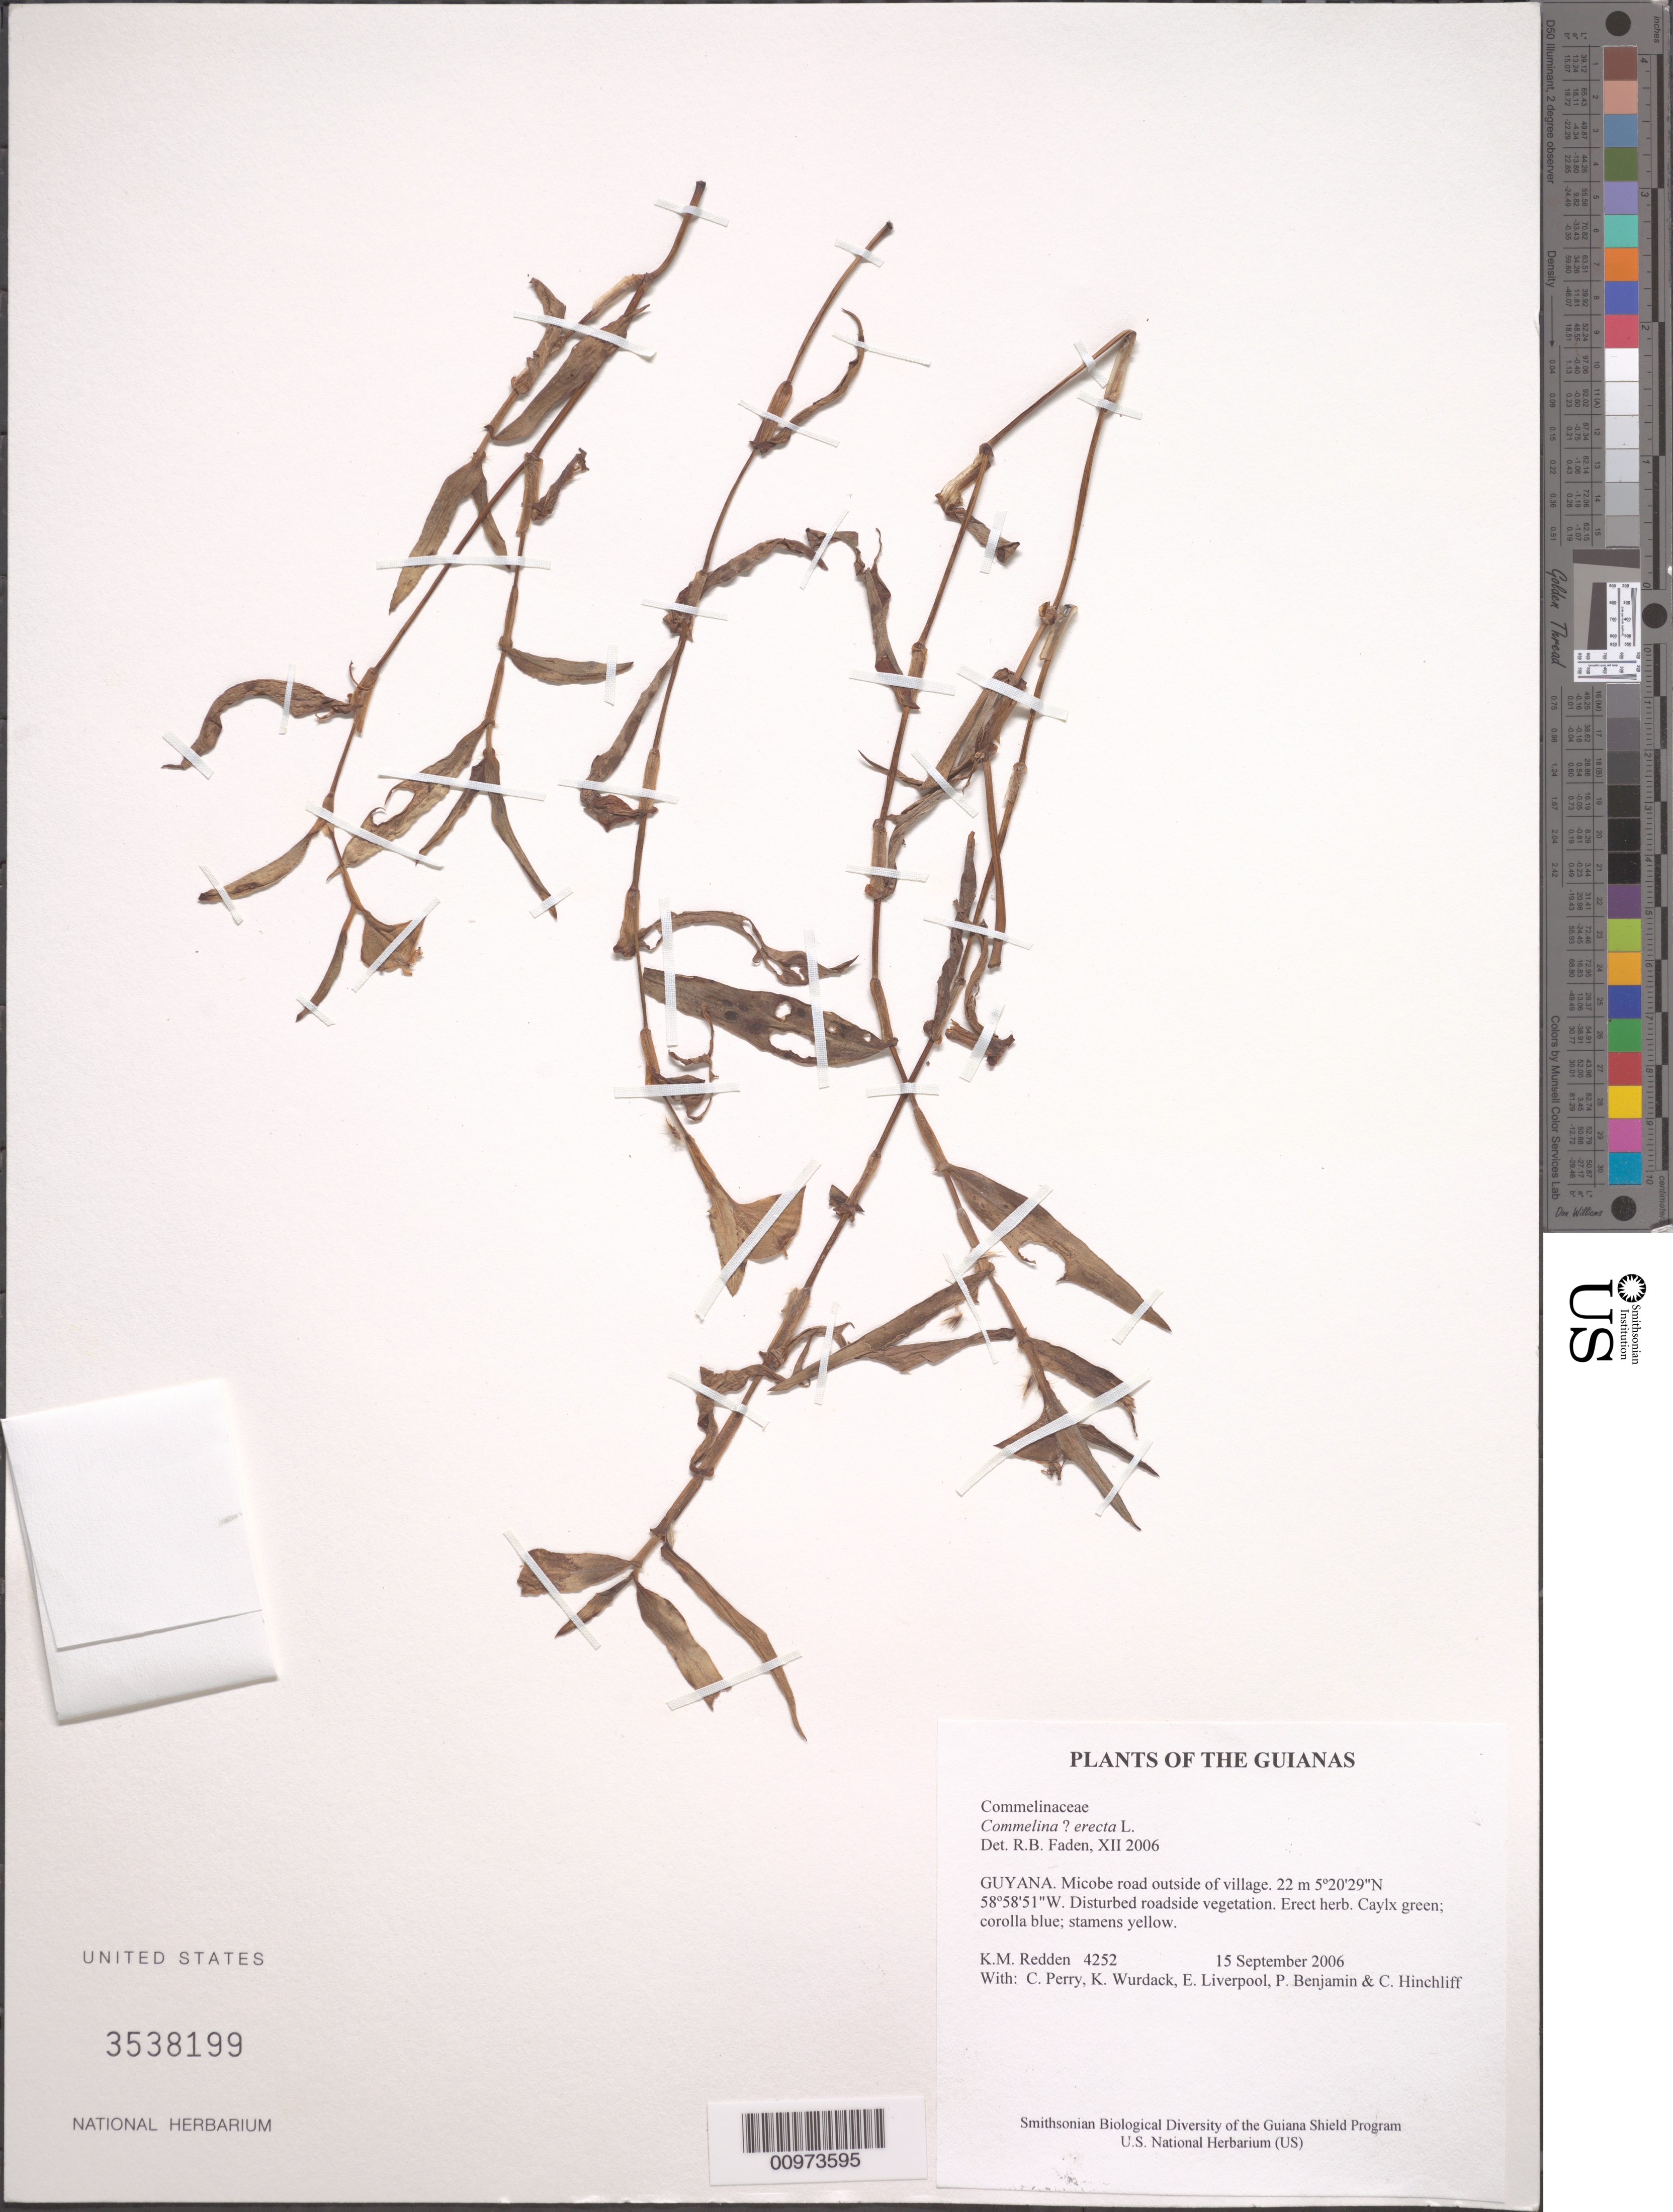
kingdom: Plantae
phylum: Tracheophyta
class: Liliopsida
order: Commelinales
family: Commelinaceae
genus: Commelina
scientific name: Commelina erecta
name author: L.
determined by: Faden, Robert B., (US), Smithsonian Institution - National Museum of Natural History (UNITED STATES)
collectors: K. M. Redden, C. Perry, K. Wurdack, E. Liverpool, P. Benjamin & C. E. Hinchliff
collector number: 4252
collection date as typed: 15 September 2006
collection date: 2006-09-15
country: Guyana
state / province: Potaro-Siparuni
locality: Micobe road outside of village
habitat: Disturbed roadside vegetation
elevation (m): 22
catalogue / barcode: US 3538199